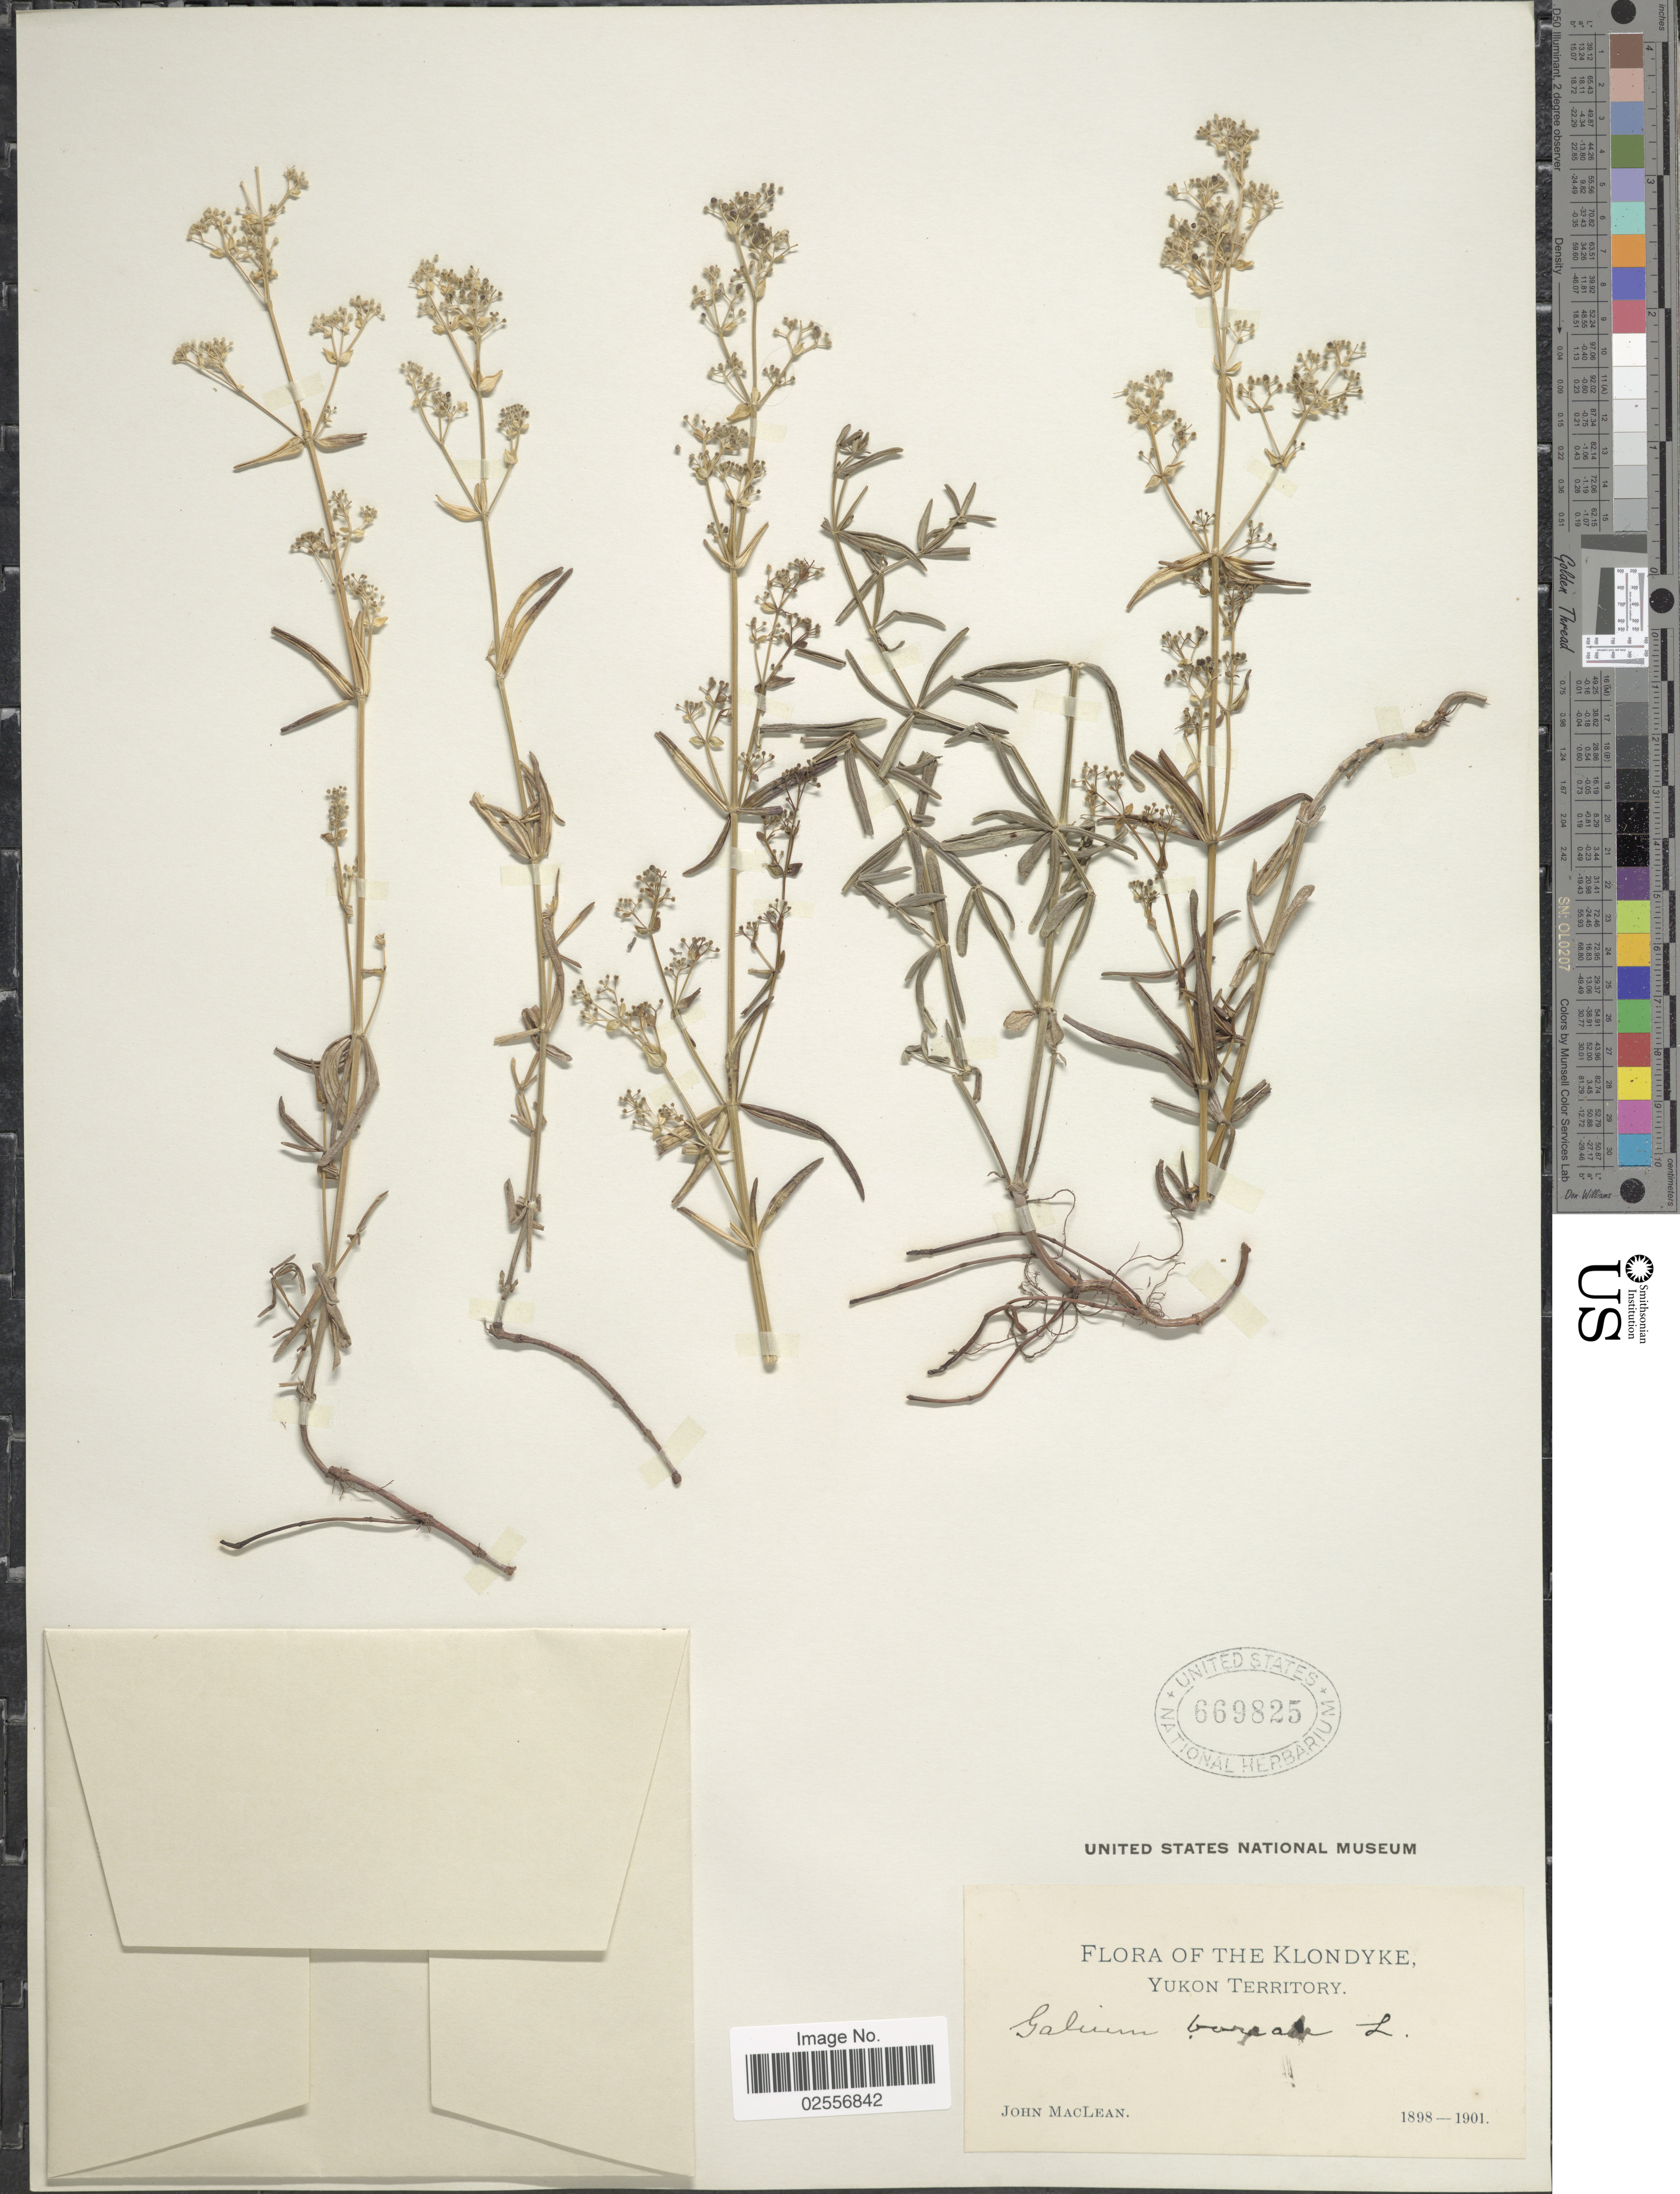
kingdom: Plantae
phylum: Tracheophyta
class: Magnoliopsida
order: Gentianales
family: Rubiaceae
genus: Galium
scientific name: Galium boreale L.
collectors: J. Maclean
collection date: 1898/1901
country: Canada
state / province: Yukon Territory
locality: The Klondyke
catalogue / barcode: US 669825